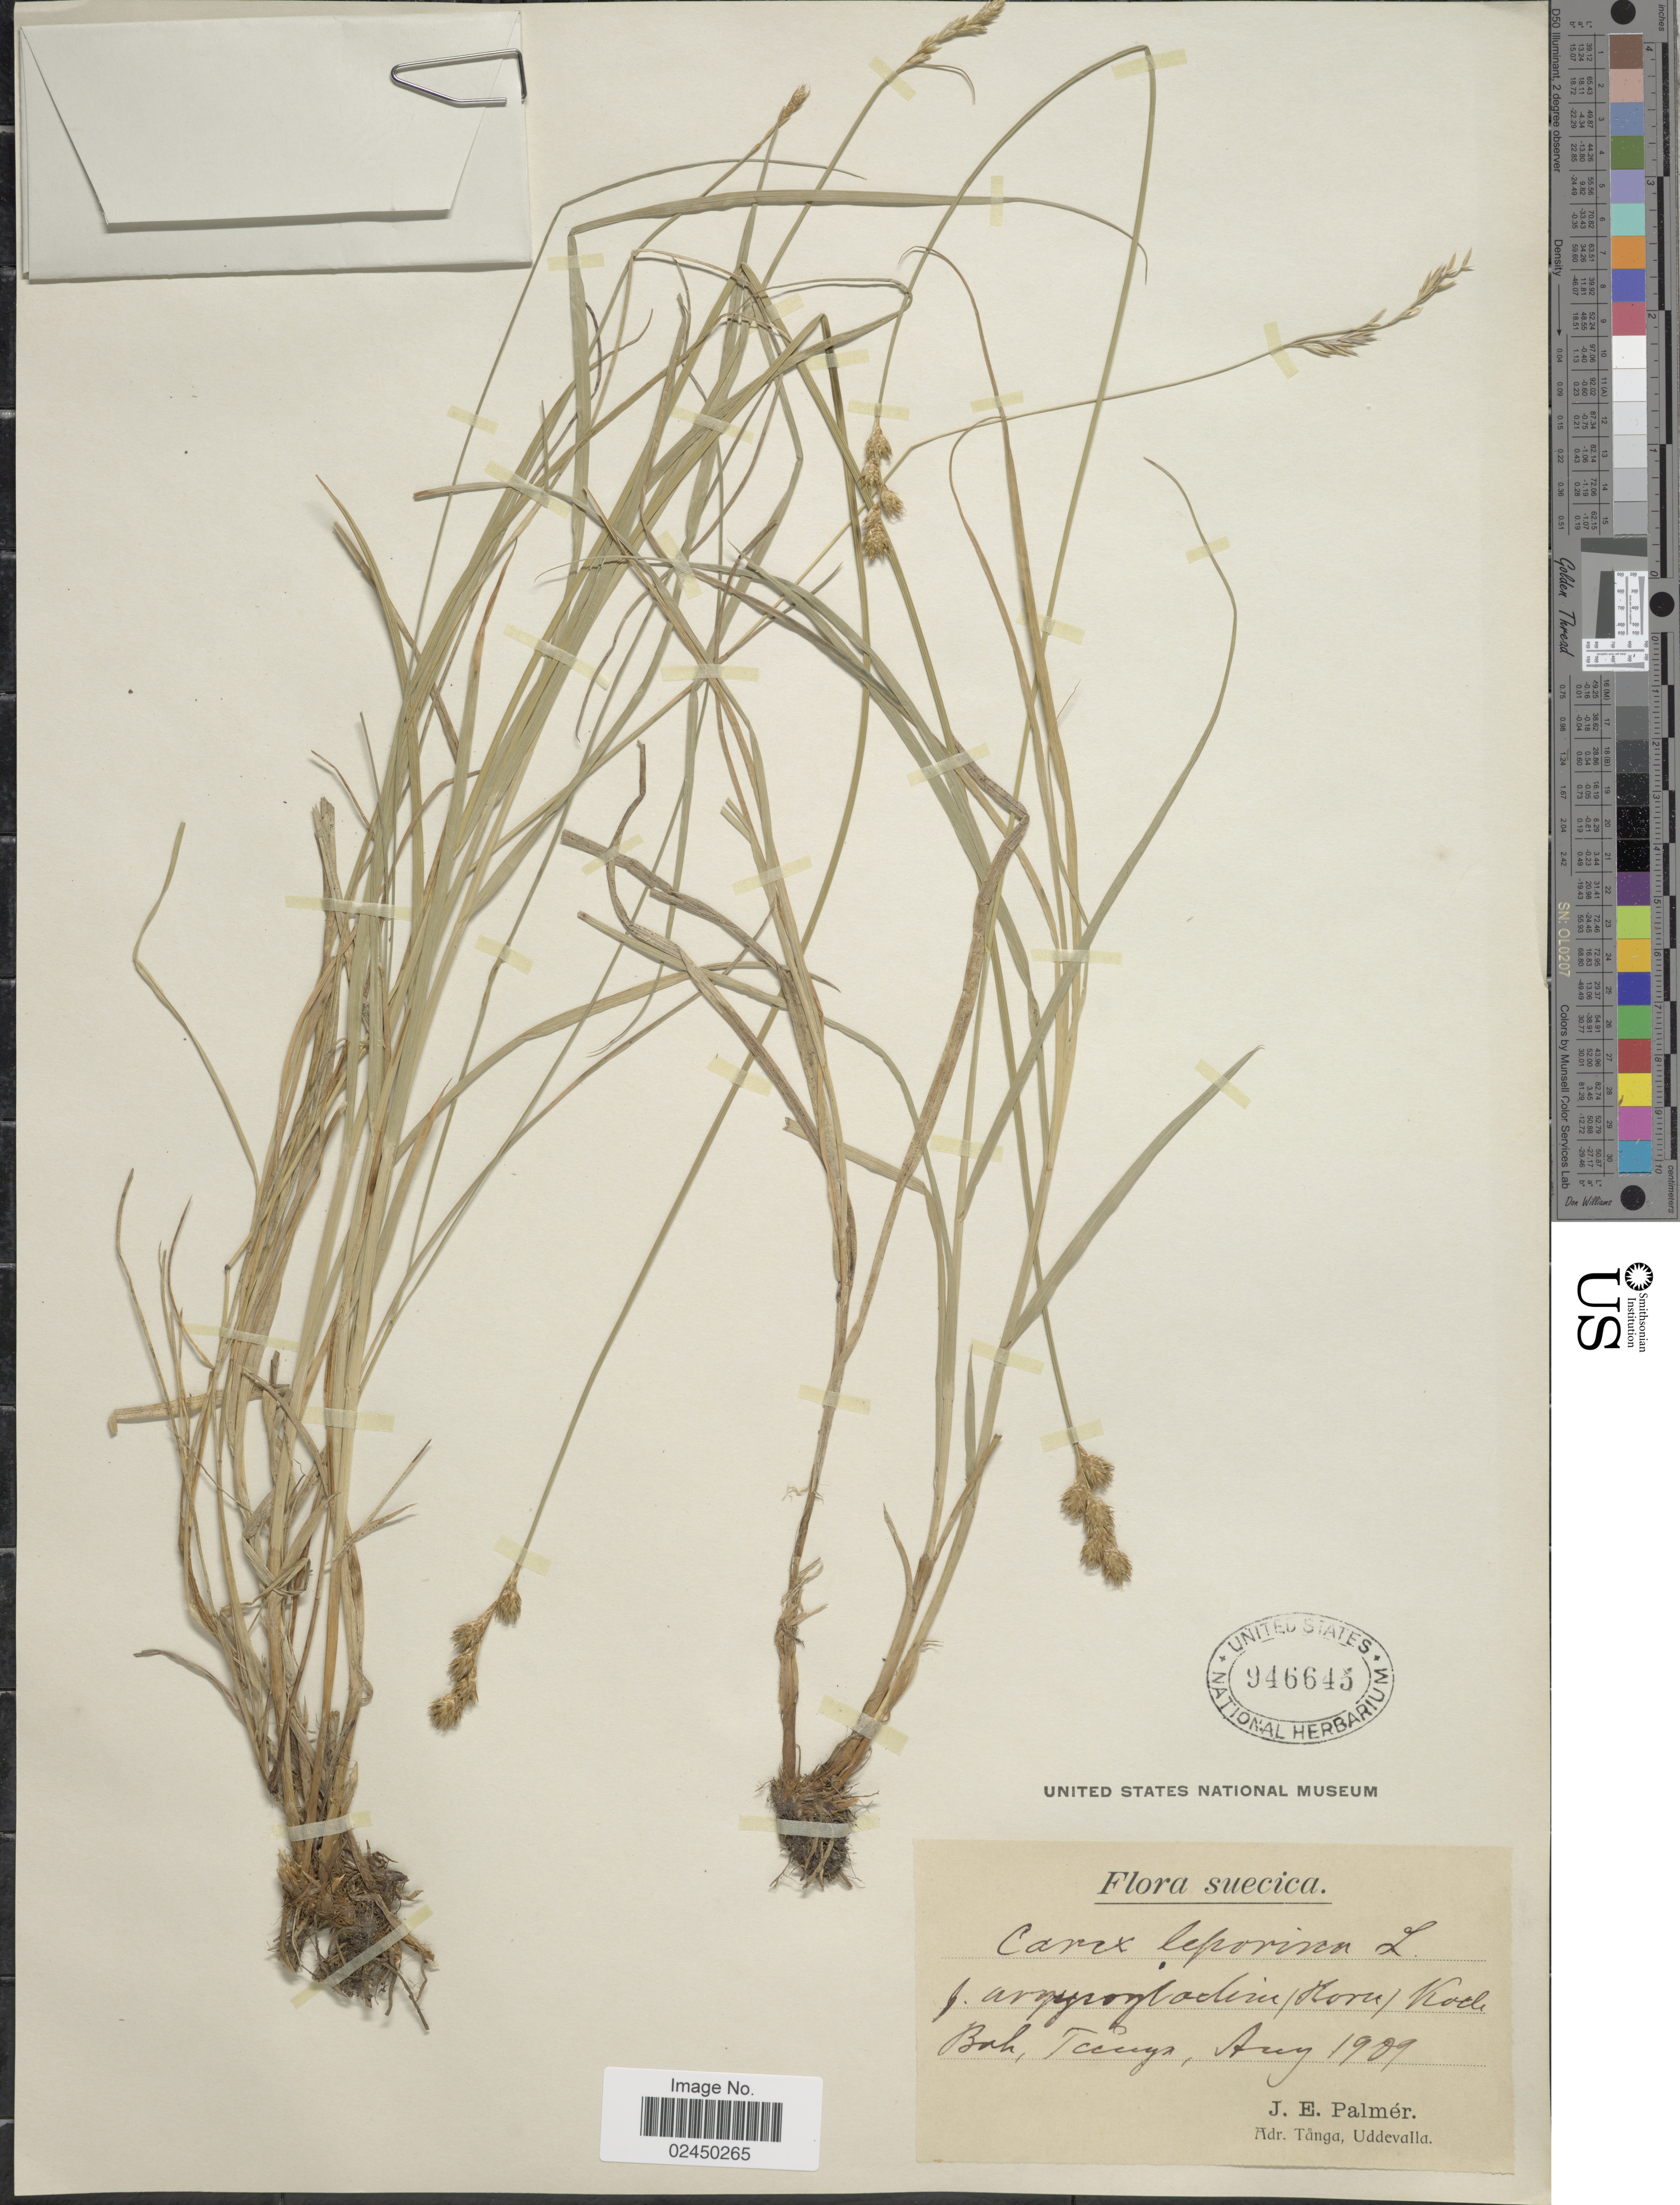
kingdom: Plantae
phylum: Tracheophyta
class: Liliopsida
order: Poales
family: Cyperaceae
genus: Carex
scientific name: Carex leporina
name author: L.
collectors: J. E. Palmér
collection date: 1909-08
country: Sweden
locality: Suecica, Boh, Tånga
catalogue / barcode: US 946645